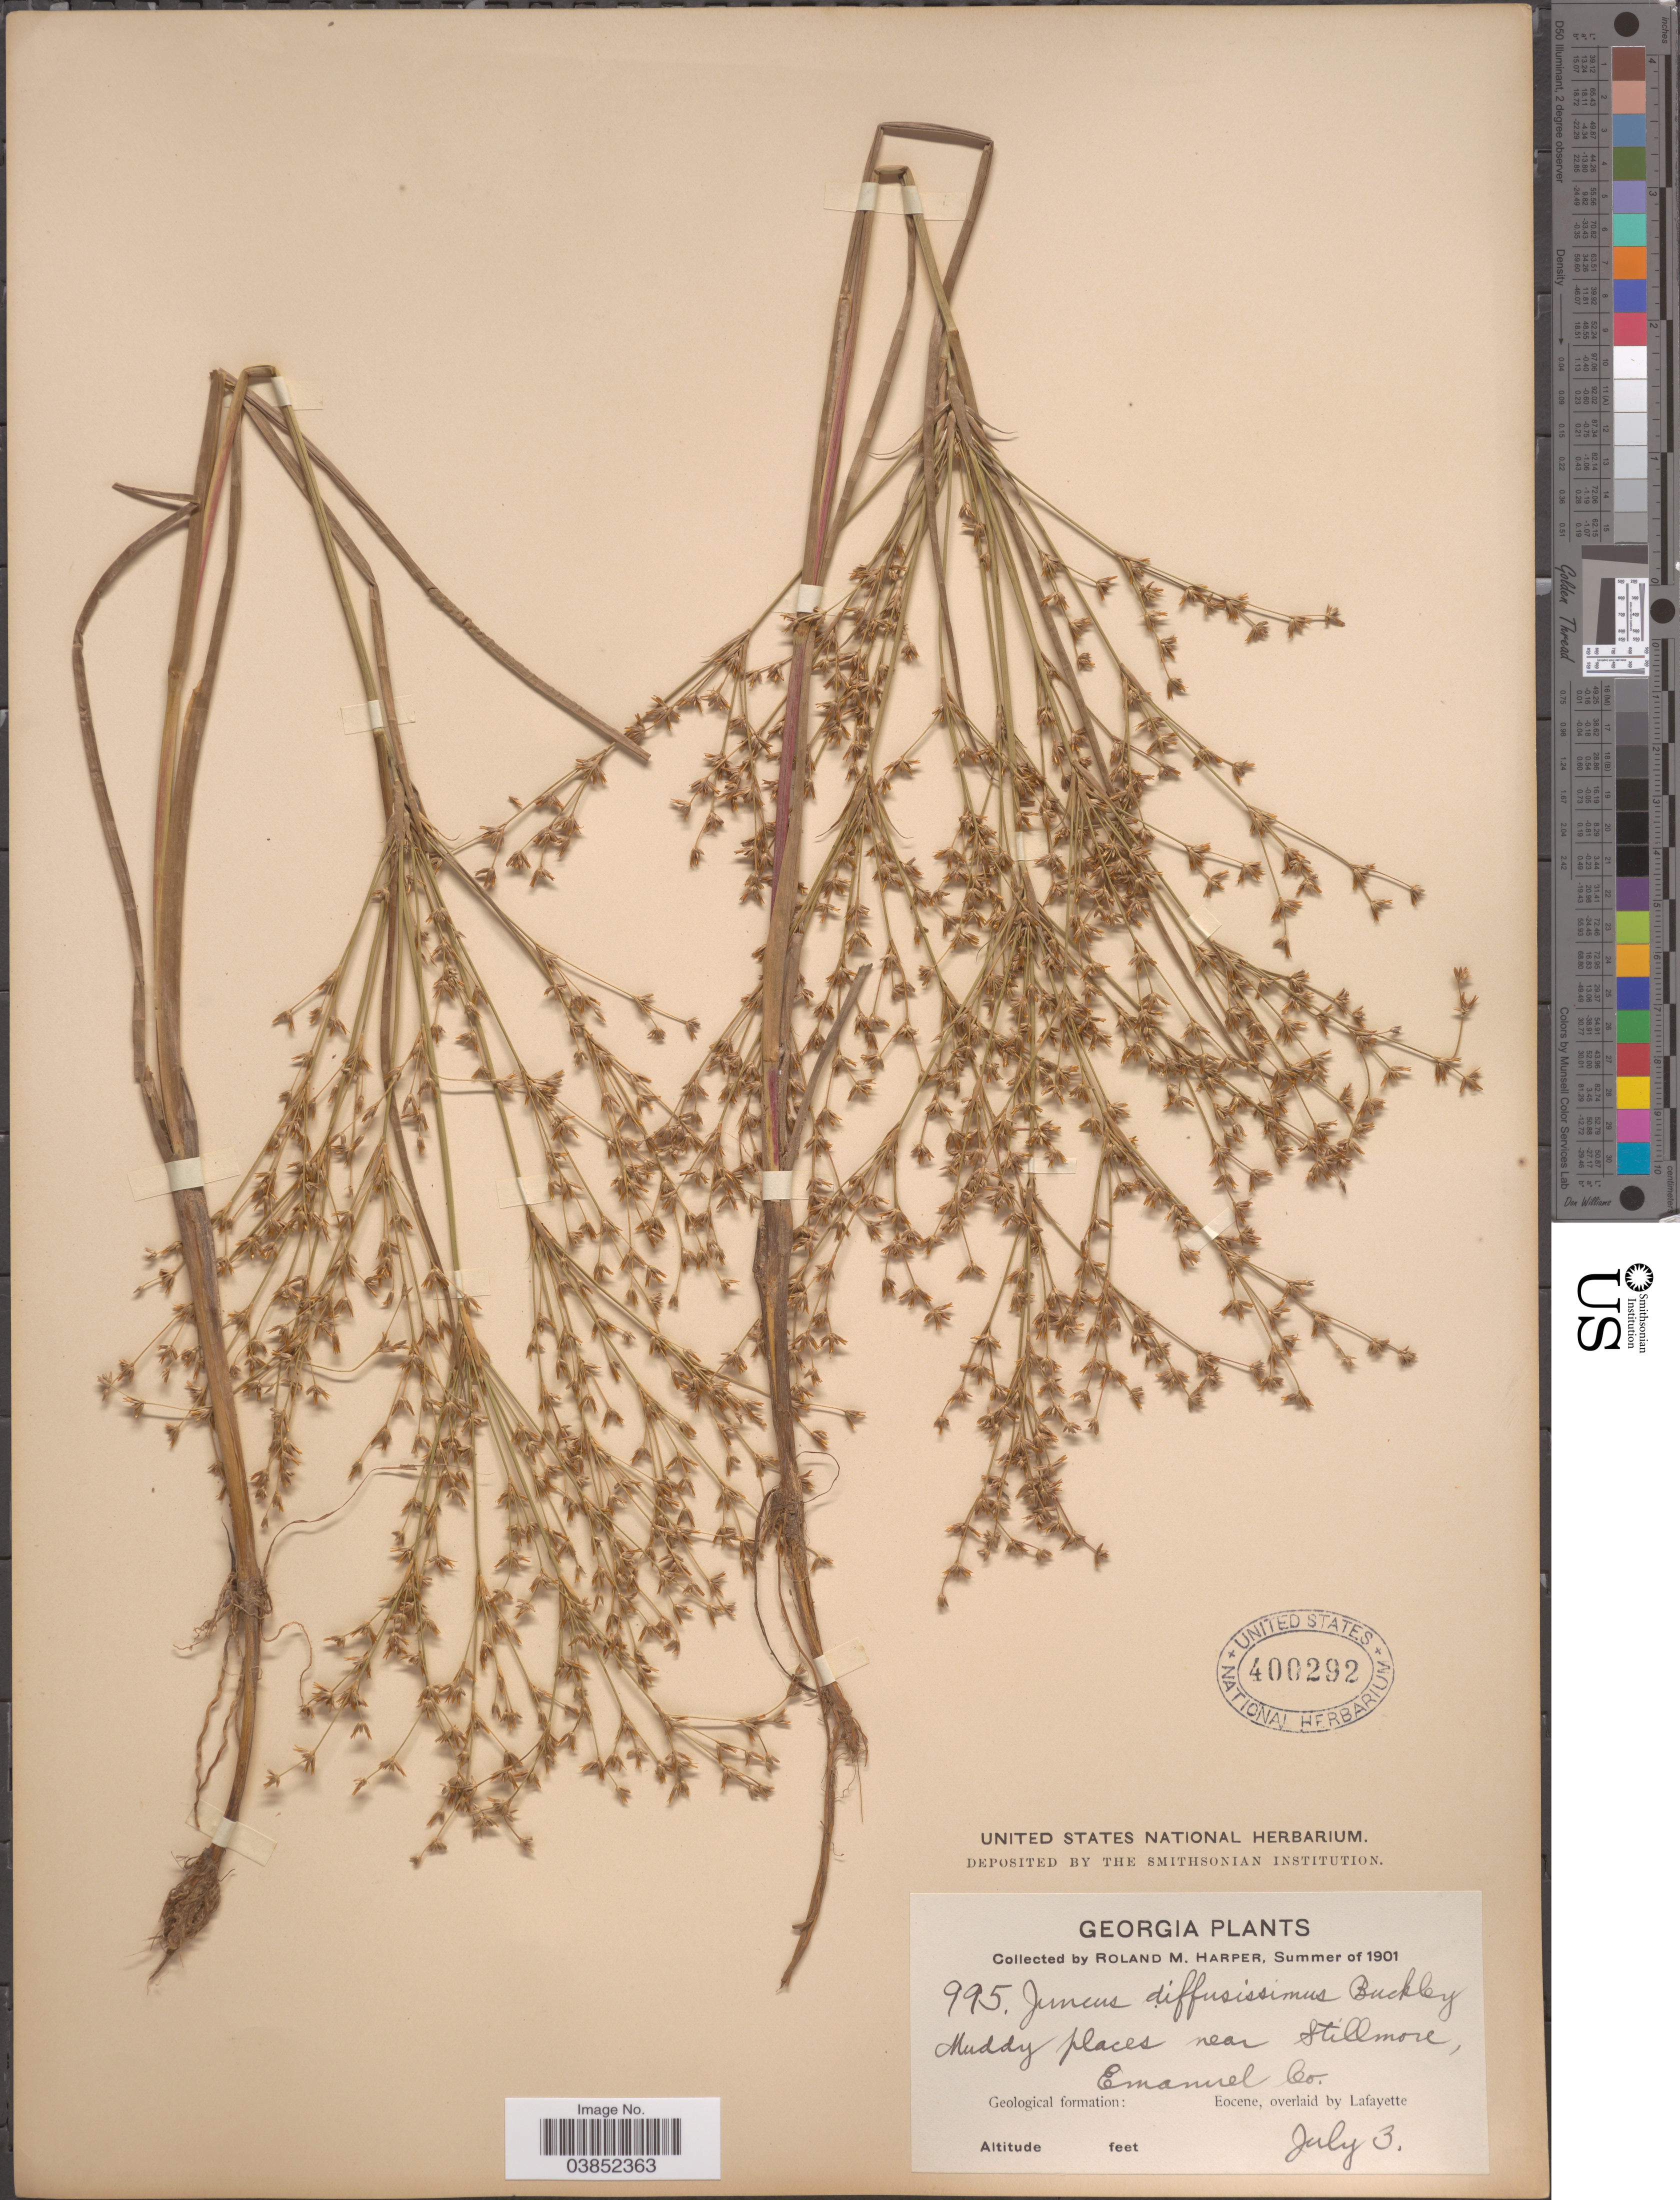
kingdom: Plantae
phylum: Tracheophyta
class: Liliopsida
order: Poales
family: Juncaceae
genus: Juncus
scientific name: Juncus diffusissimus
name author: Buckley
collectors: R. M. Harper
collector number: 995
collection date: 1901-07-03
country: United States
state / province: Georgia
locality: Muddy places near Stillmore, Emanuel Co. Geological formation: Eocene, overlaid by Lafayette.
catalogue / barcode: US 400292